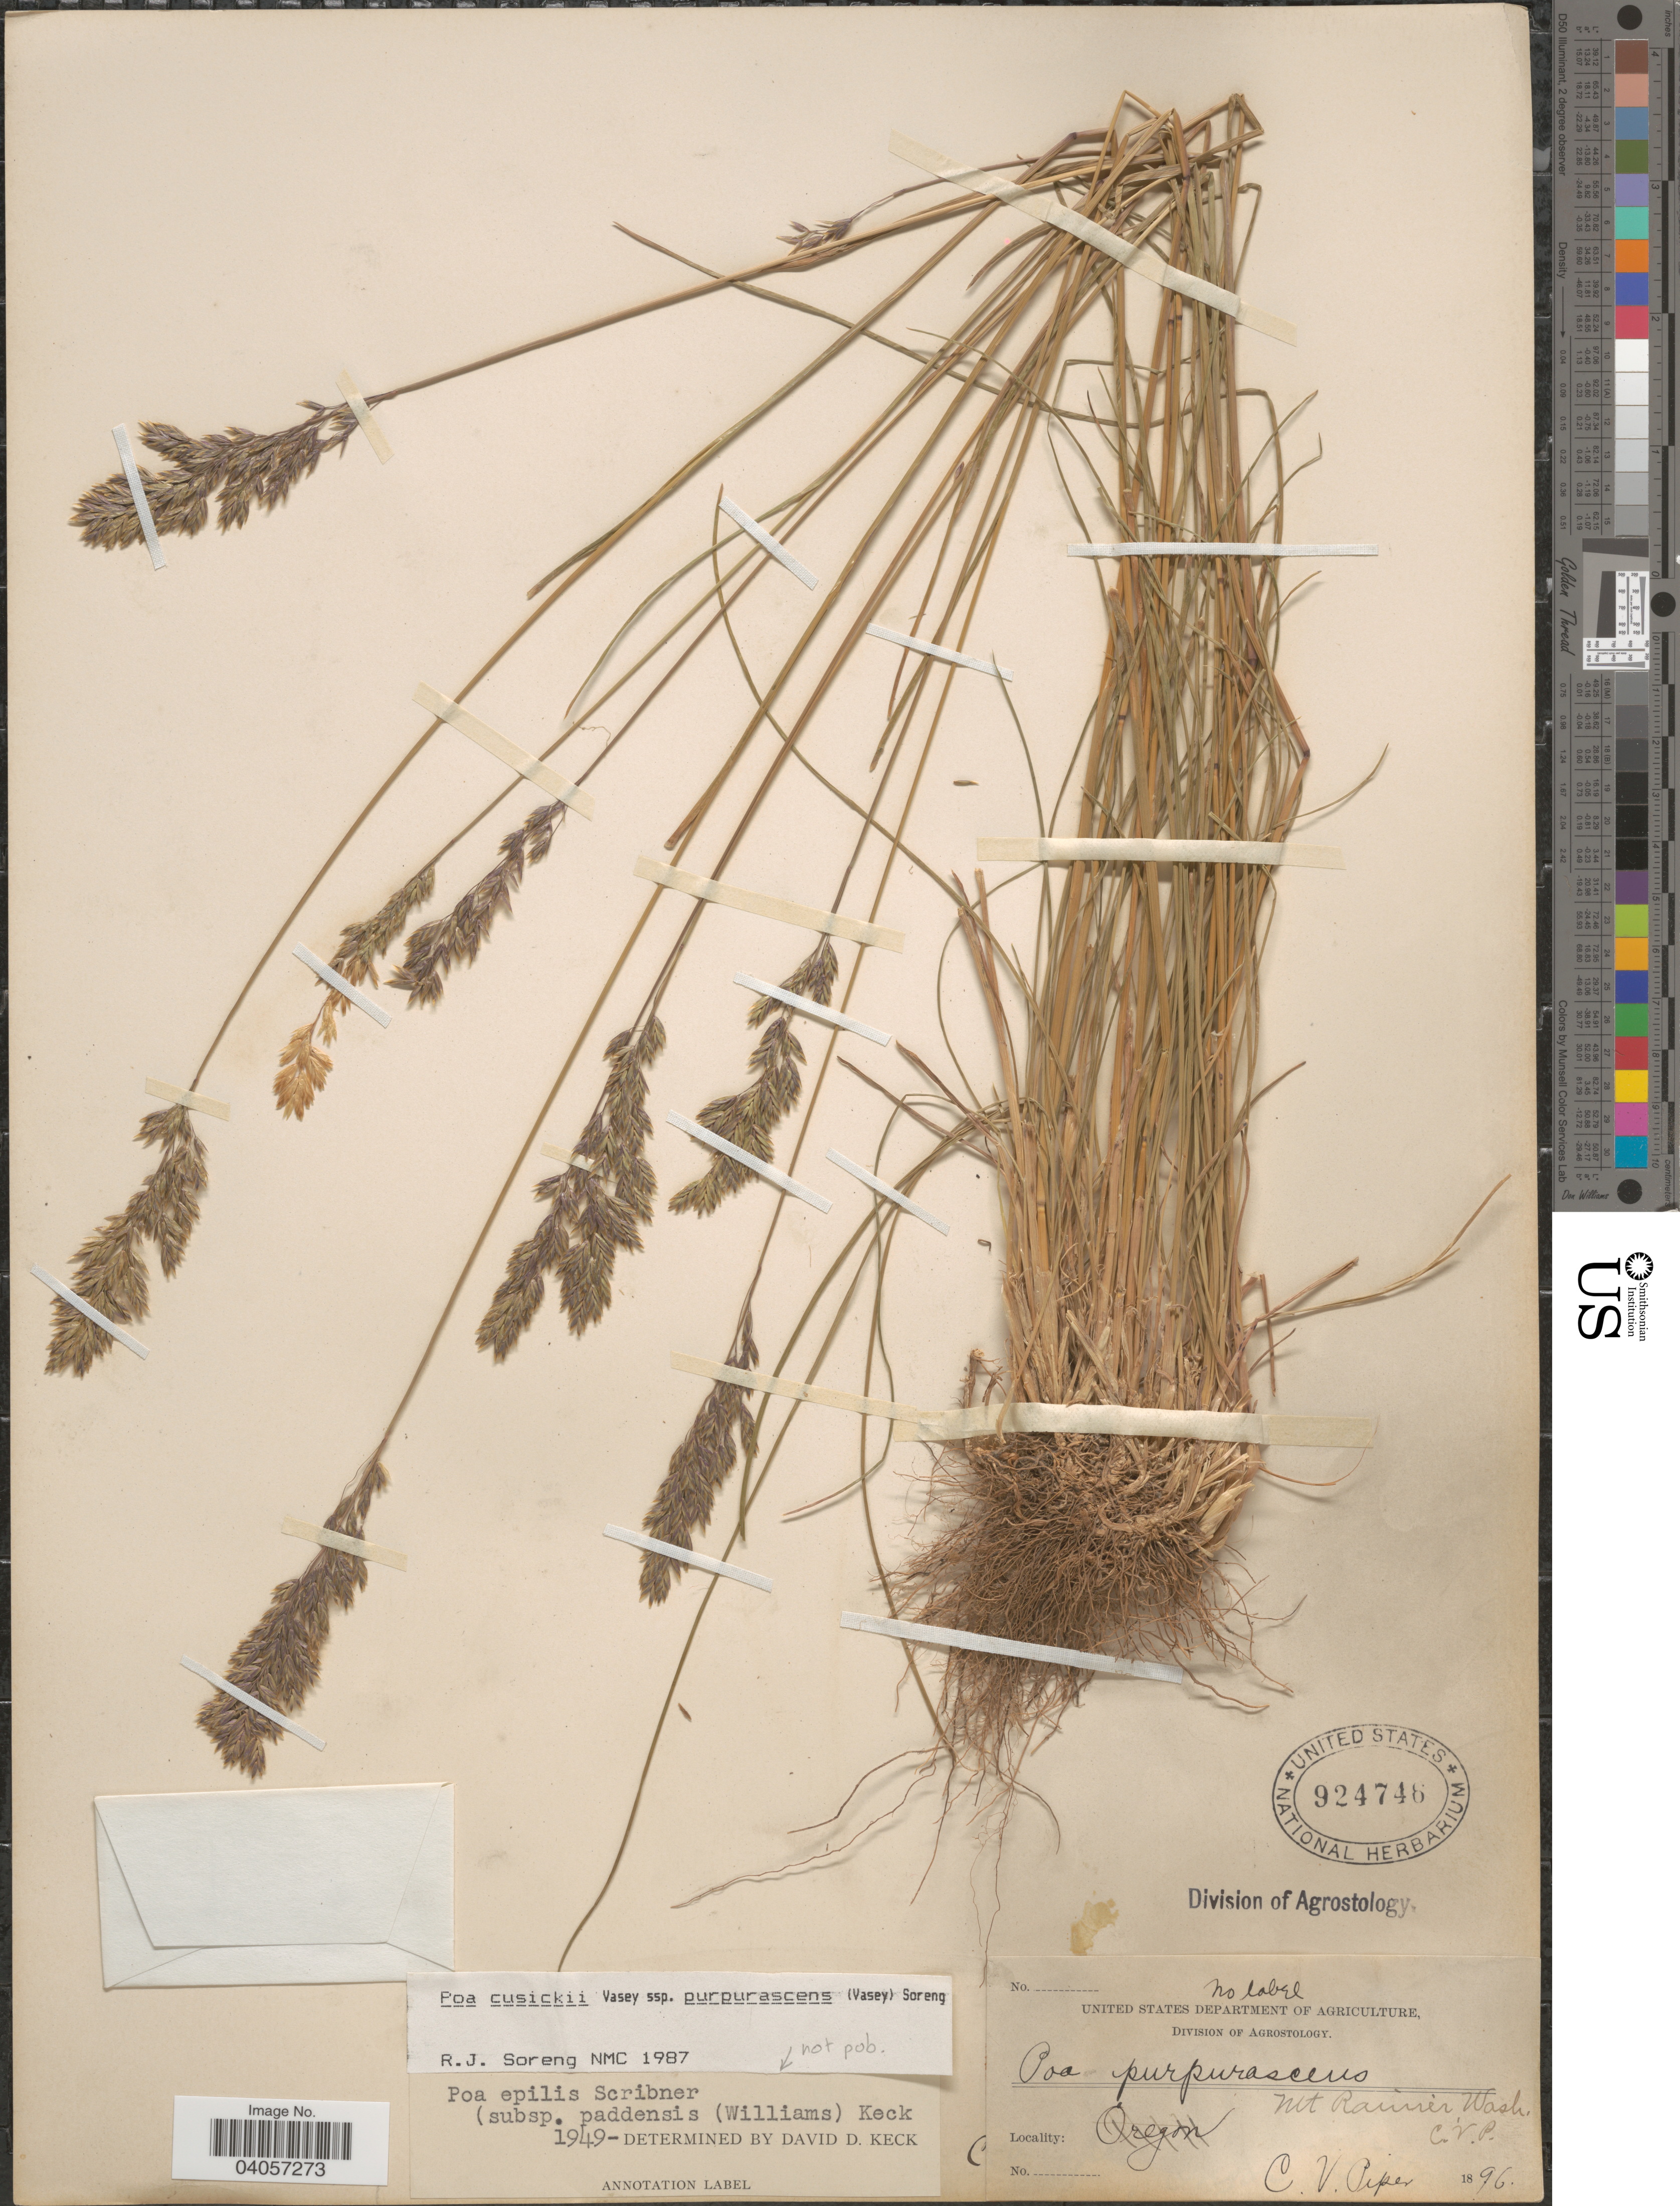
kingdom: Plantae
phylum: Tracheophyta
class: Liliopsida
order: Poales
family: Poaceae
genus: Poa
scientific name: Poa cusickii subsp. purpurascens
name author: (Vasey) Soreng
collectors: C. V. Piper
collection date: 1896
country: United States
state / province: Washington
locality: Mt. Ranier.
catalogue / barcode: US 924746